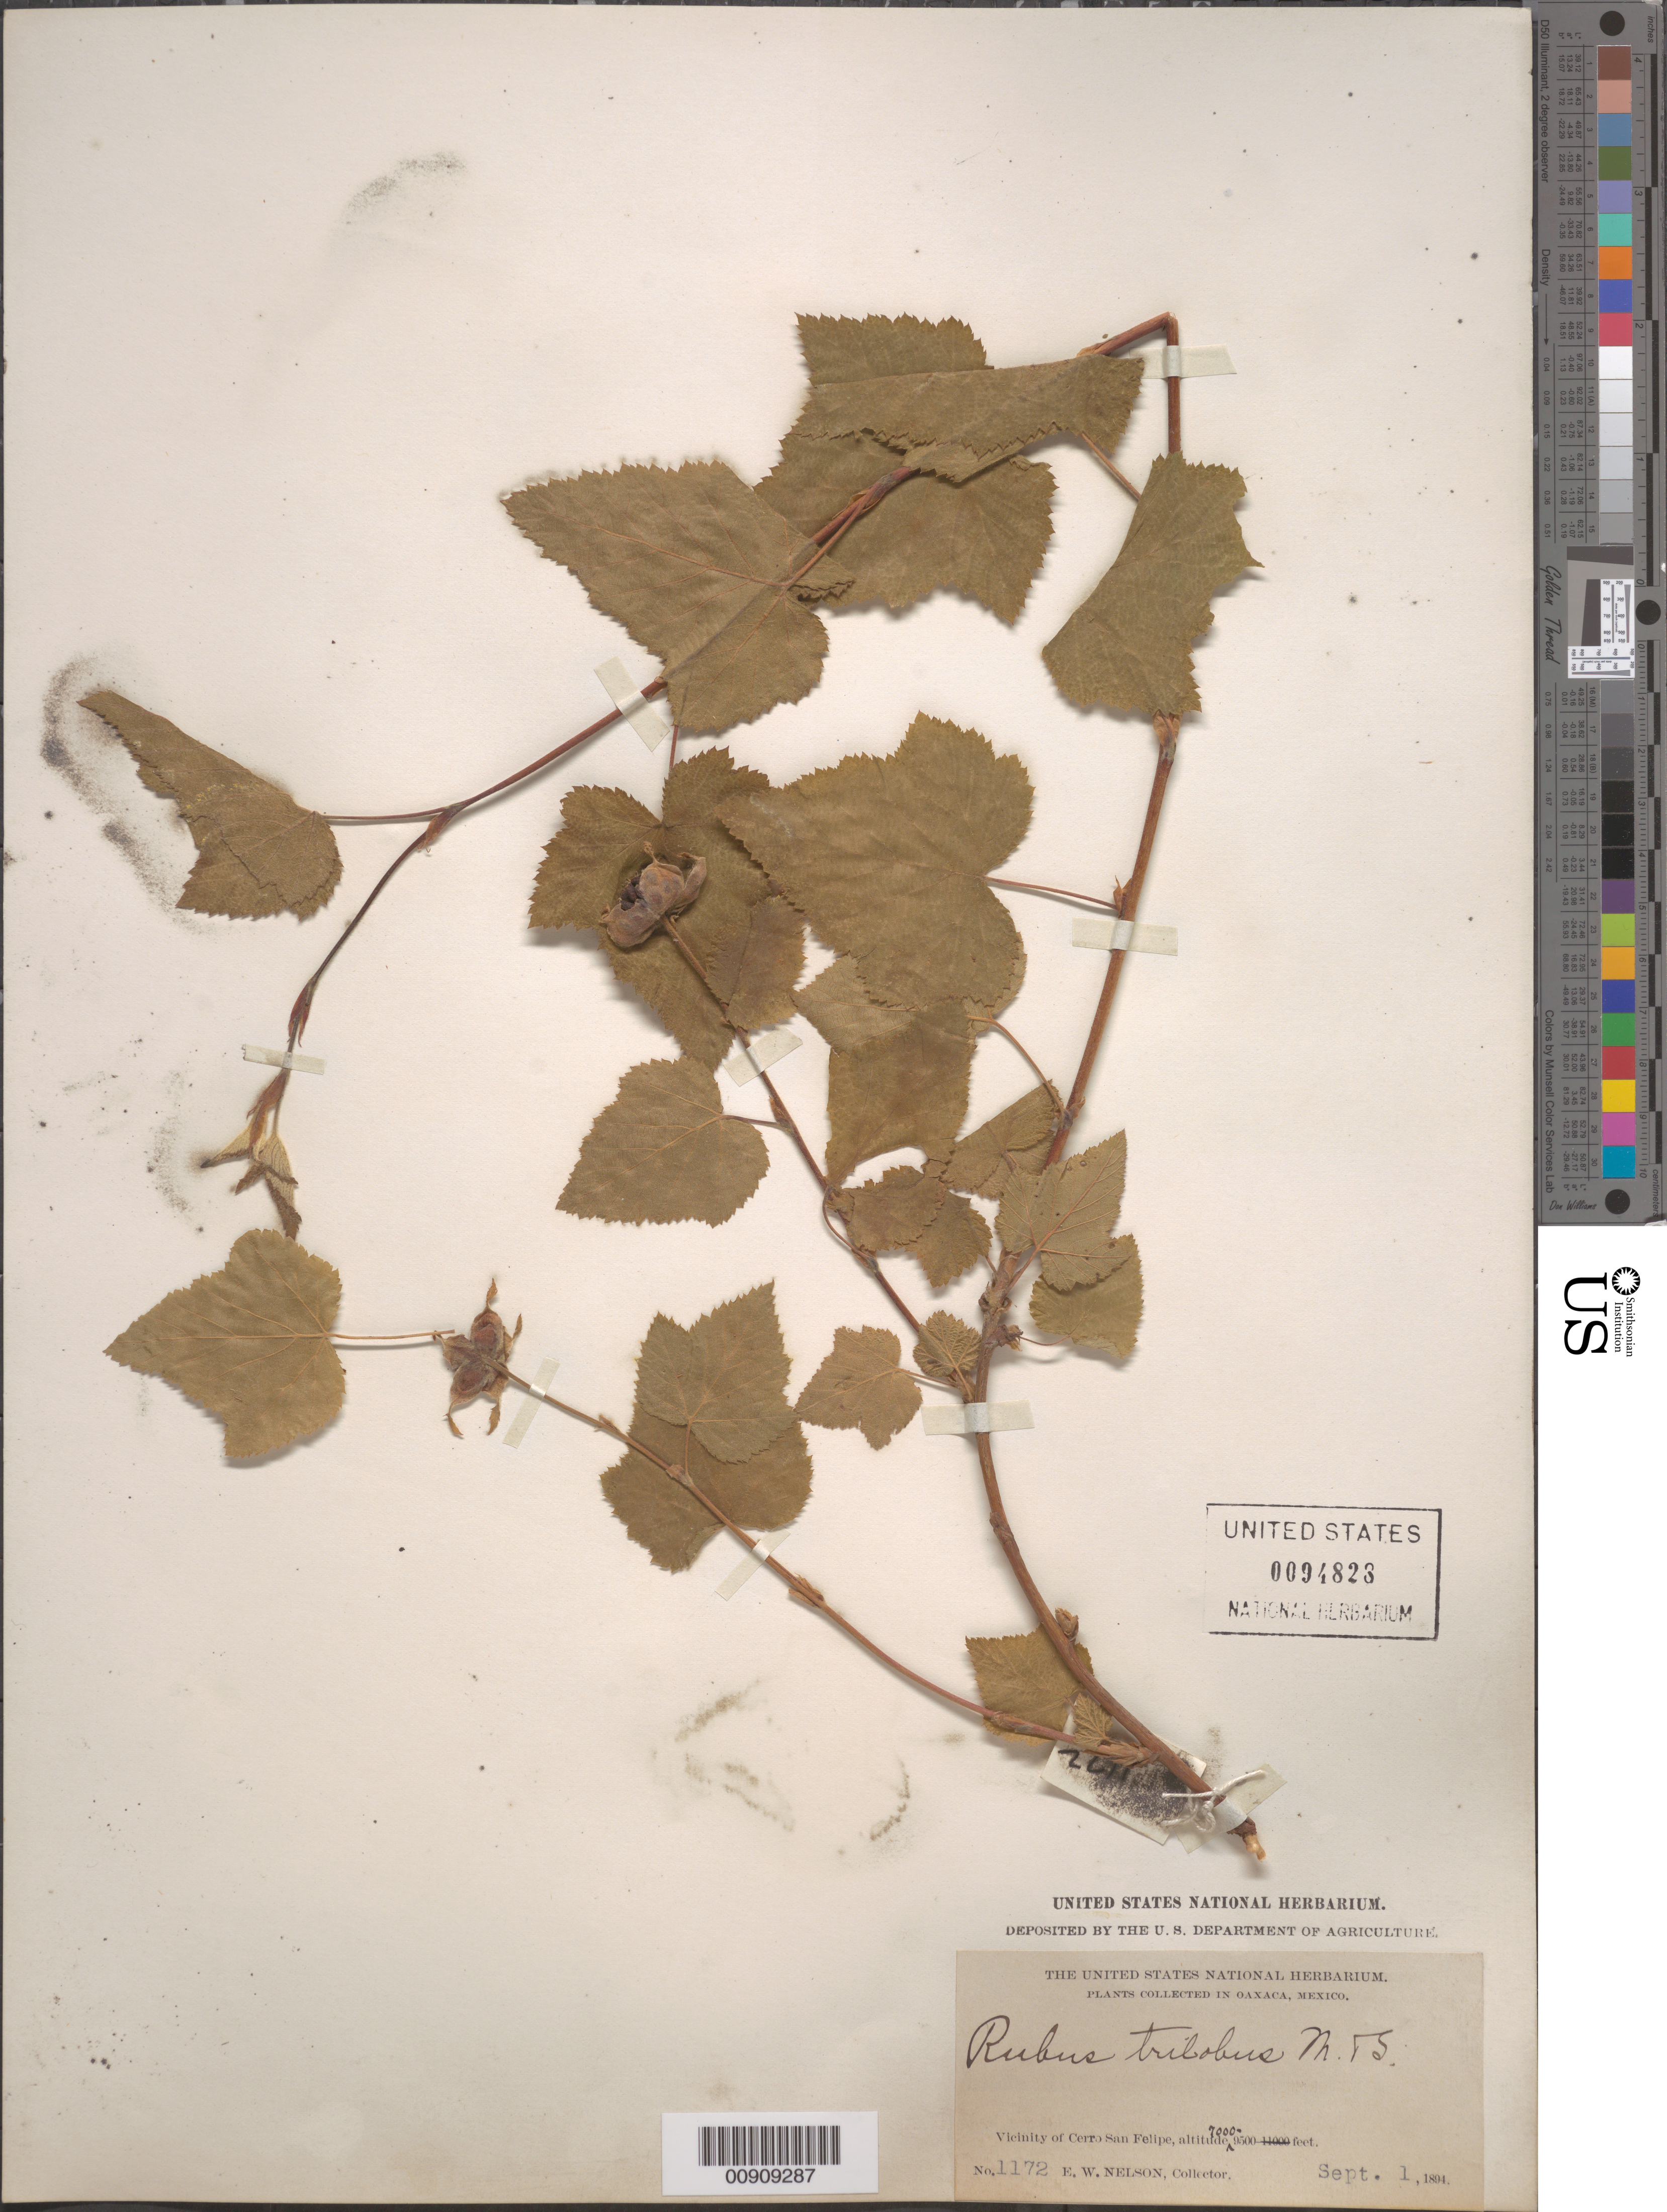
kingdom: Plantae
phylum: Tracheophyta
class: Magnoliopsida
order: Rosales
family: Rosaceae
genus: Rubus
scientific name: Rubus trilobus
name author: Moc. & Sessé ex Ser.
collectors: E. W. Nelson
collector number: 1172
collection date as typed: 01 Sep 1894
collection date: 1894-09-01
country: Mexico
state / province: Oaxaca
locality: Vicinity of Cerro San Felipe.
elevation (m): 2134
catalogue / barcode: US 94828